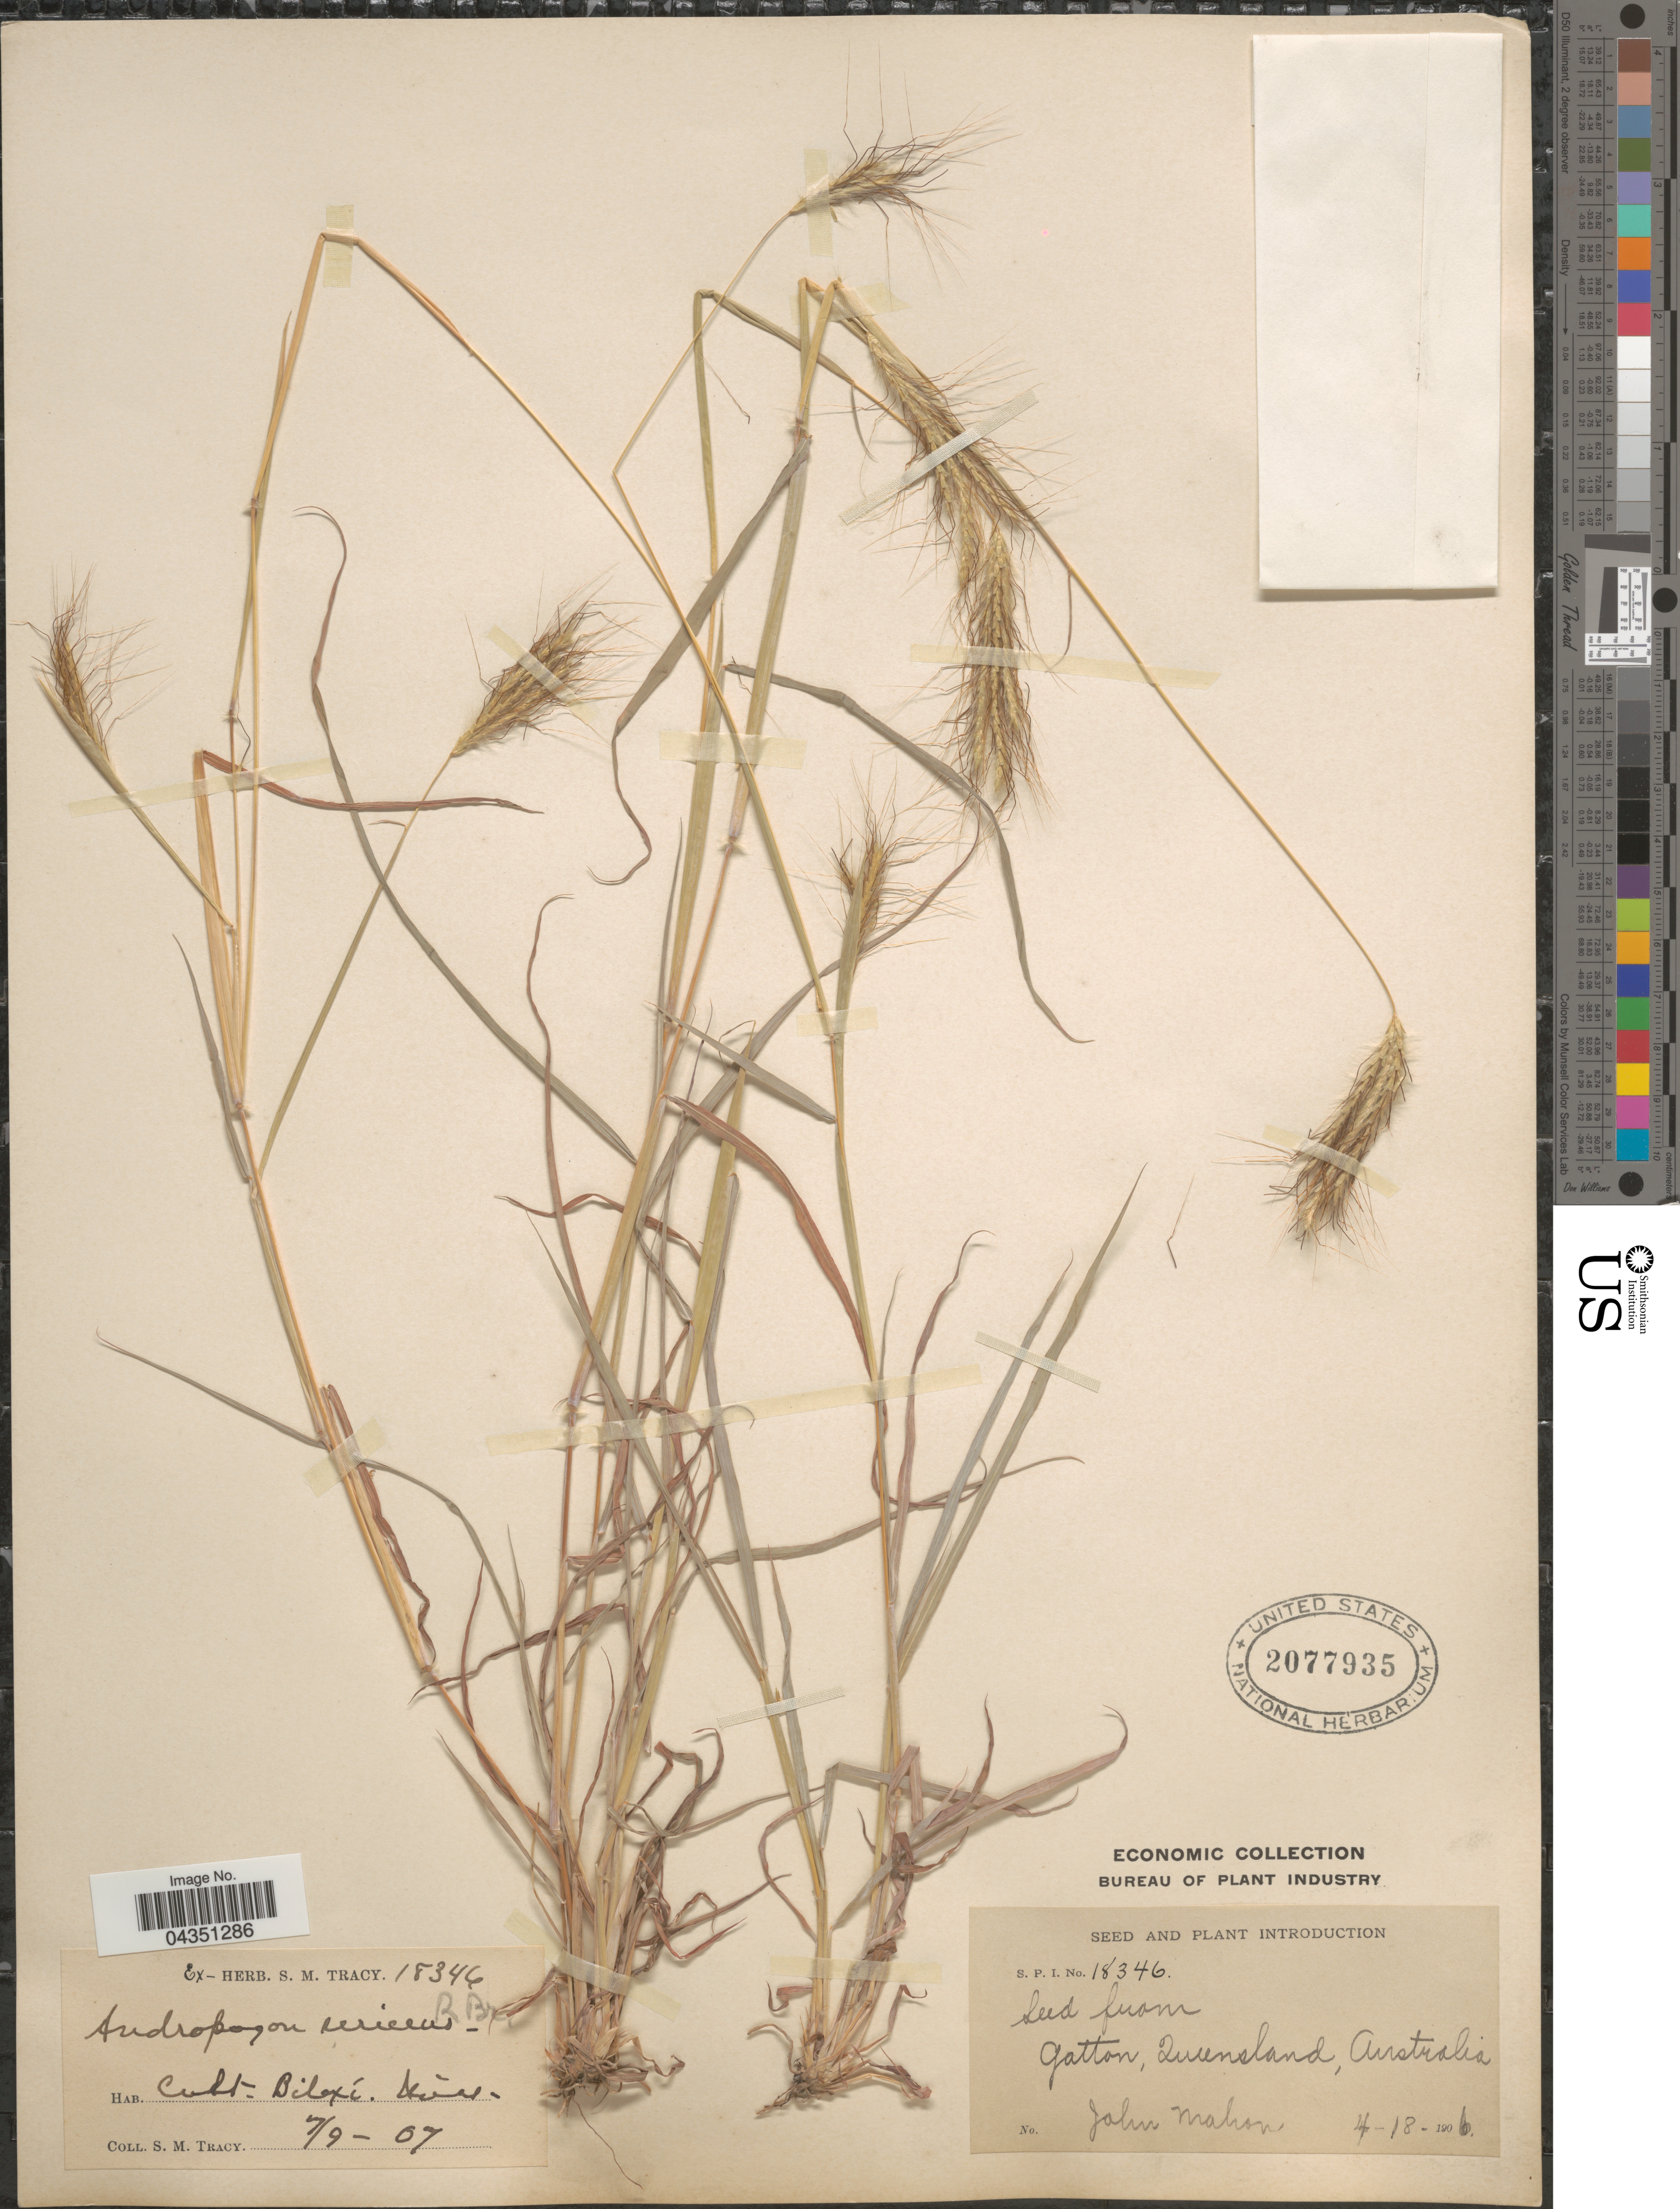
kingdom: Plantae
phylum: Tracheophyta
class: Liliopsida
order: Poales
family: Poaceae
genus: Dichanthium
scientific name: Dichanthium sericeum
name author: (R. Br.) A. Camus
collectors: S. M. Tracy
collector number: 18346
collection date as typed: Transcribed d/m/y: 9/7/7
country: United States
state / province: Mississippi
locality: Biloxi.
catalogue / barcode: US 2077935